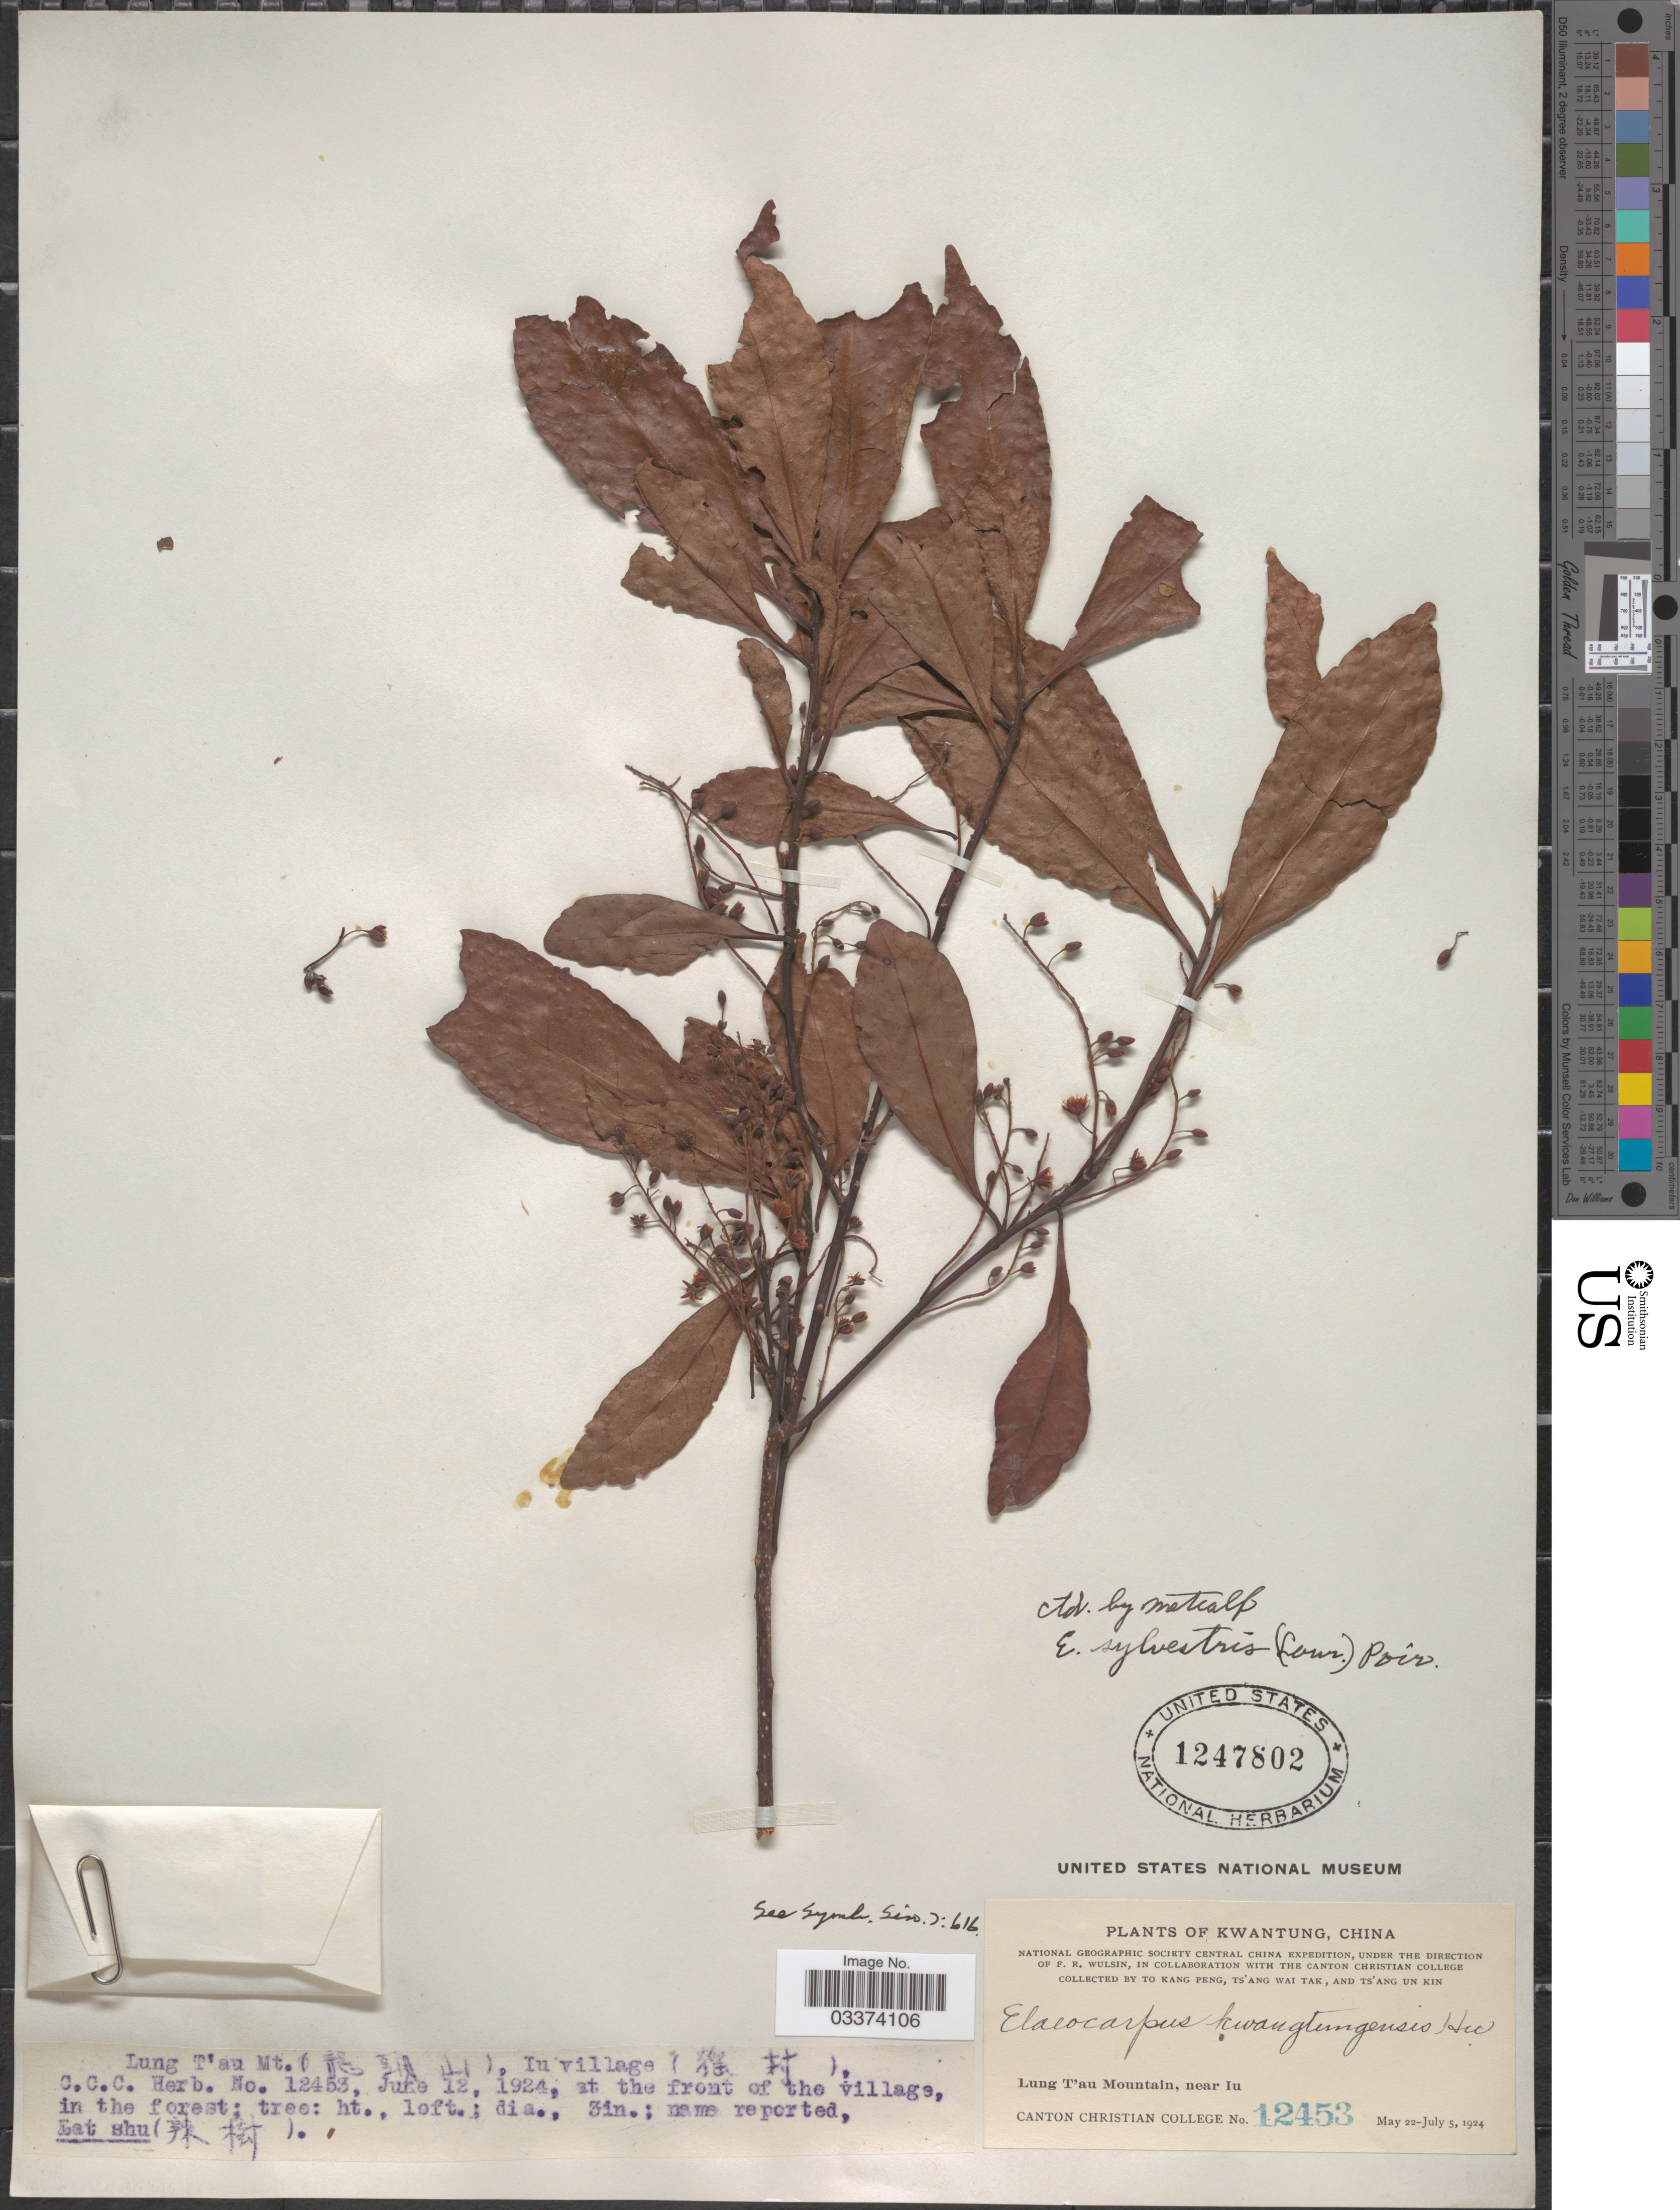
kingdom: Plantae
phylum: Tracheophyta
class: Magnoliopsida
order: Oxalidales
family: Elaeocarpaceae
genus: Elaeocarpus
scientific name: Elaeocarpus sylvestris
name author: (Lour.) Poir.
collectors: T. K. Peng, W. T. Tsang & Ts' Ang Un Kin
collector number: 12453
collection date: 1924-07-12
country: China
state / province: Guangdong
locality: Kwantung. Lung T'au Mountain, near Iu. Iu village (X). At the front of the village.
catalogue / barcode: US 1247802